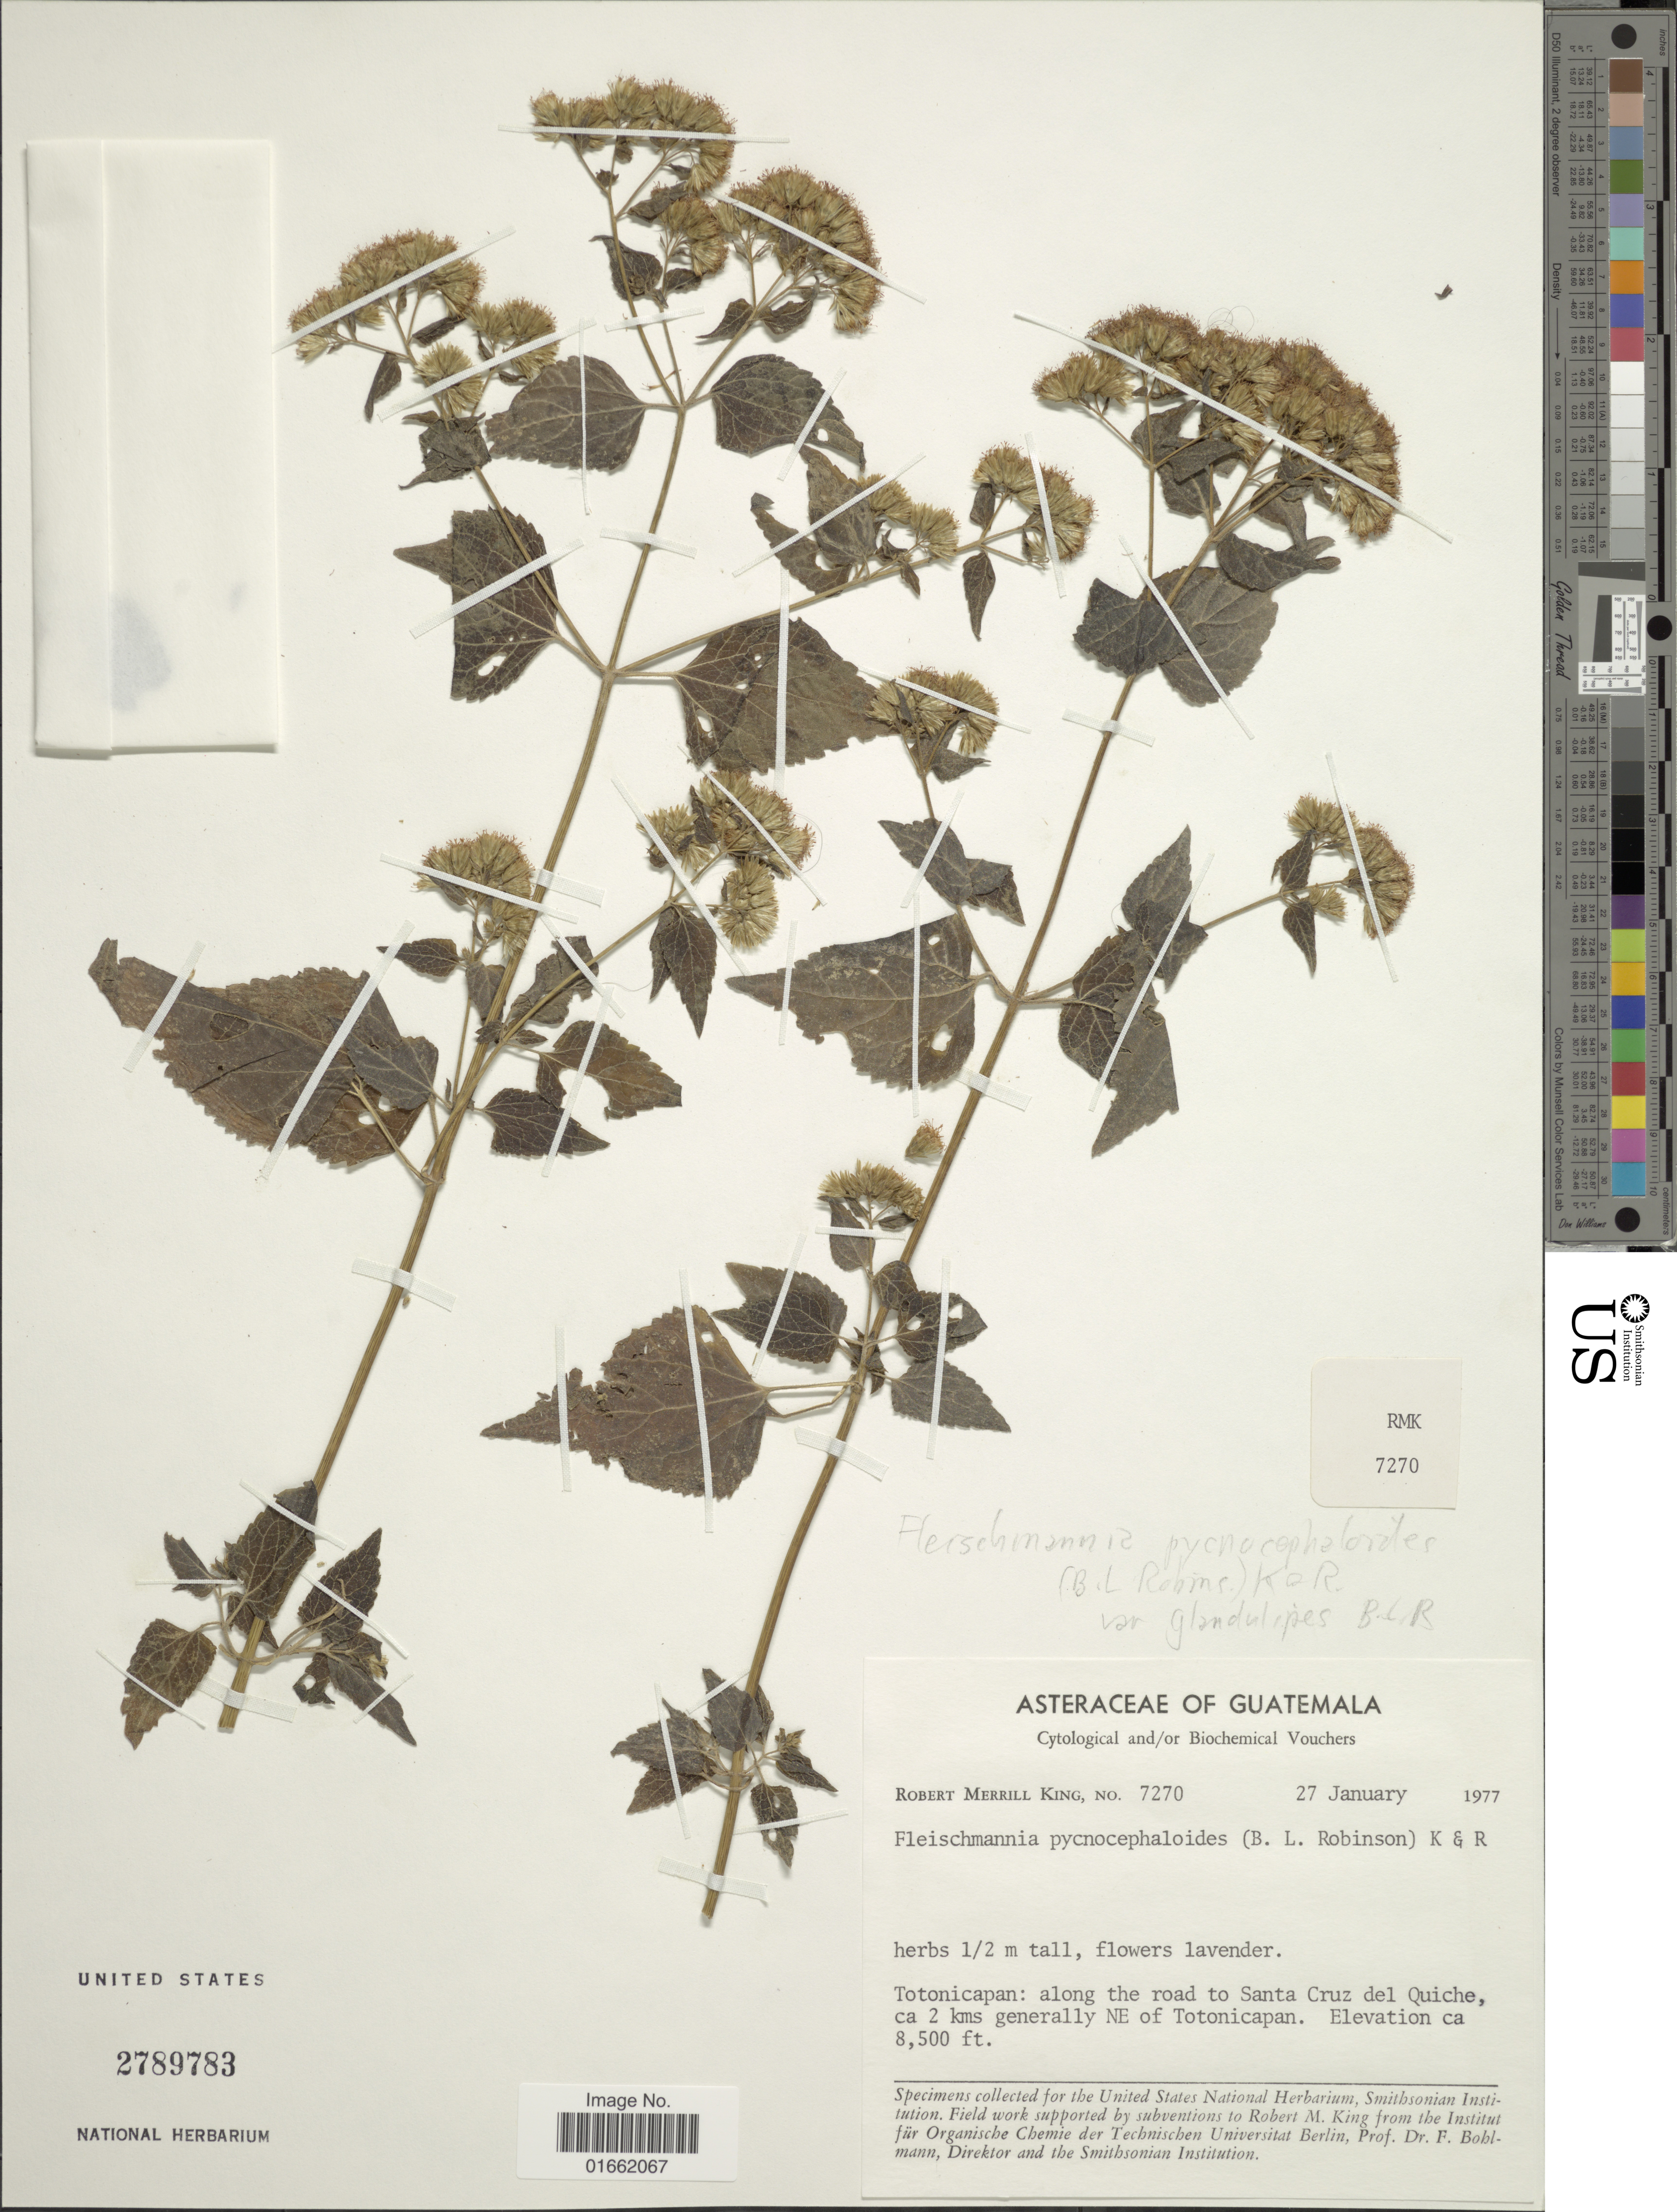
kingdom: Plantae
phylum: Tracheophyta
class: Magnoliopsida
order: Asterales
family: Asteraceae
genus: Fleischmannia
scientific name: Fleischmannia pycnocephaloides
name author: (B.L. Rob.) R.M. King & H. Rob.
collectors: R. M. King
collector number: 7270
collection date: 1977-01-27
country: Guatemala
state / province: Totonicapan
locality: Totonicapan: along the road to Santa Cruz del Quiche, ca 2 kms generally NE of Totonicapan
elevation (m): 2591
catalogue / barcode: US 2789783